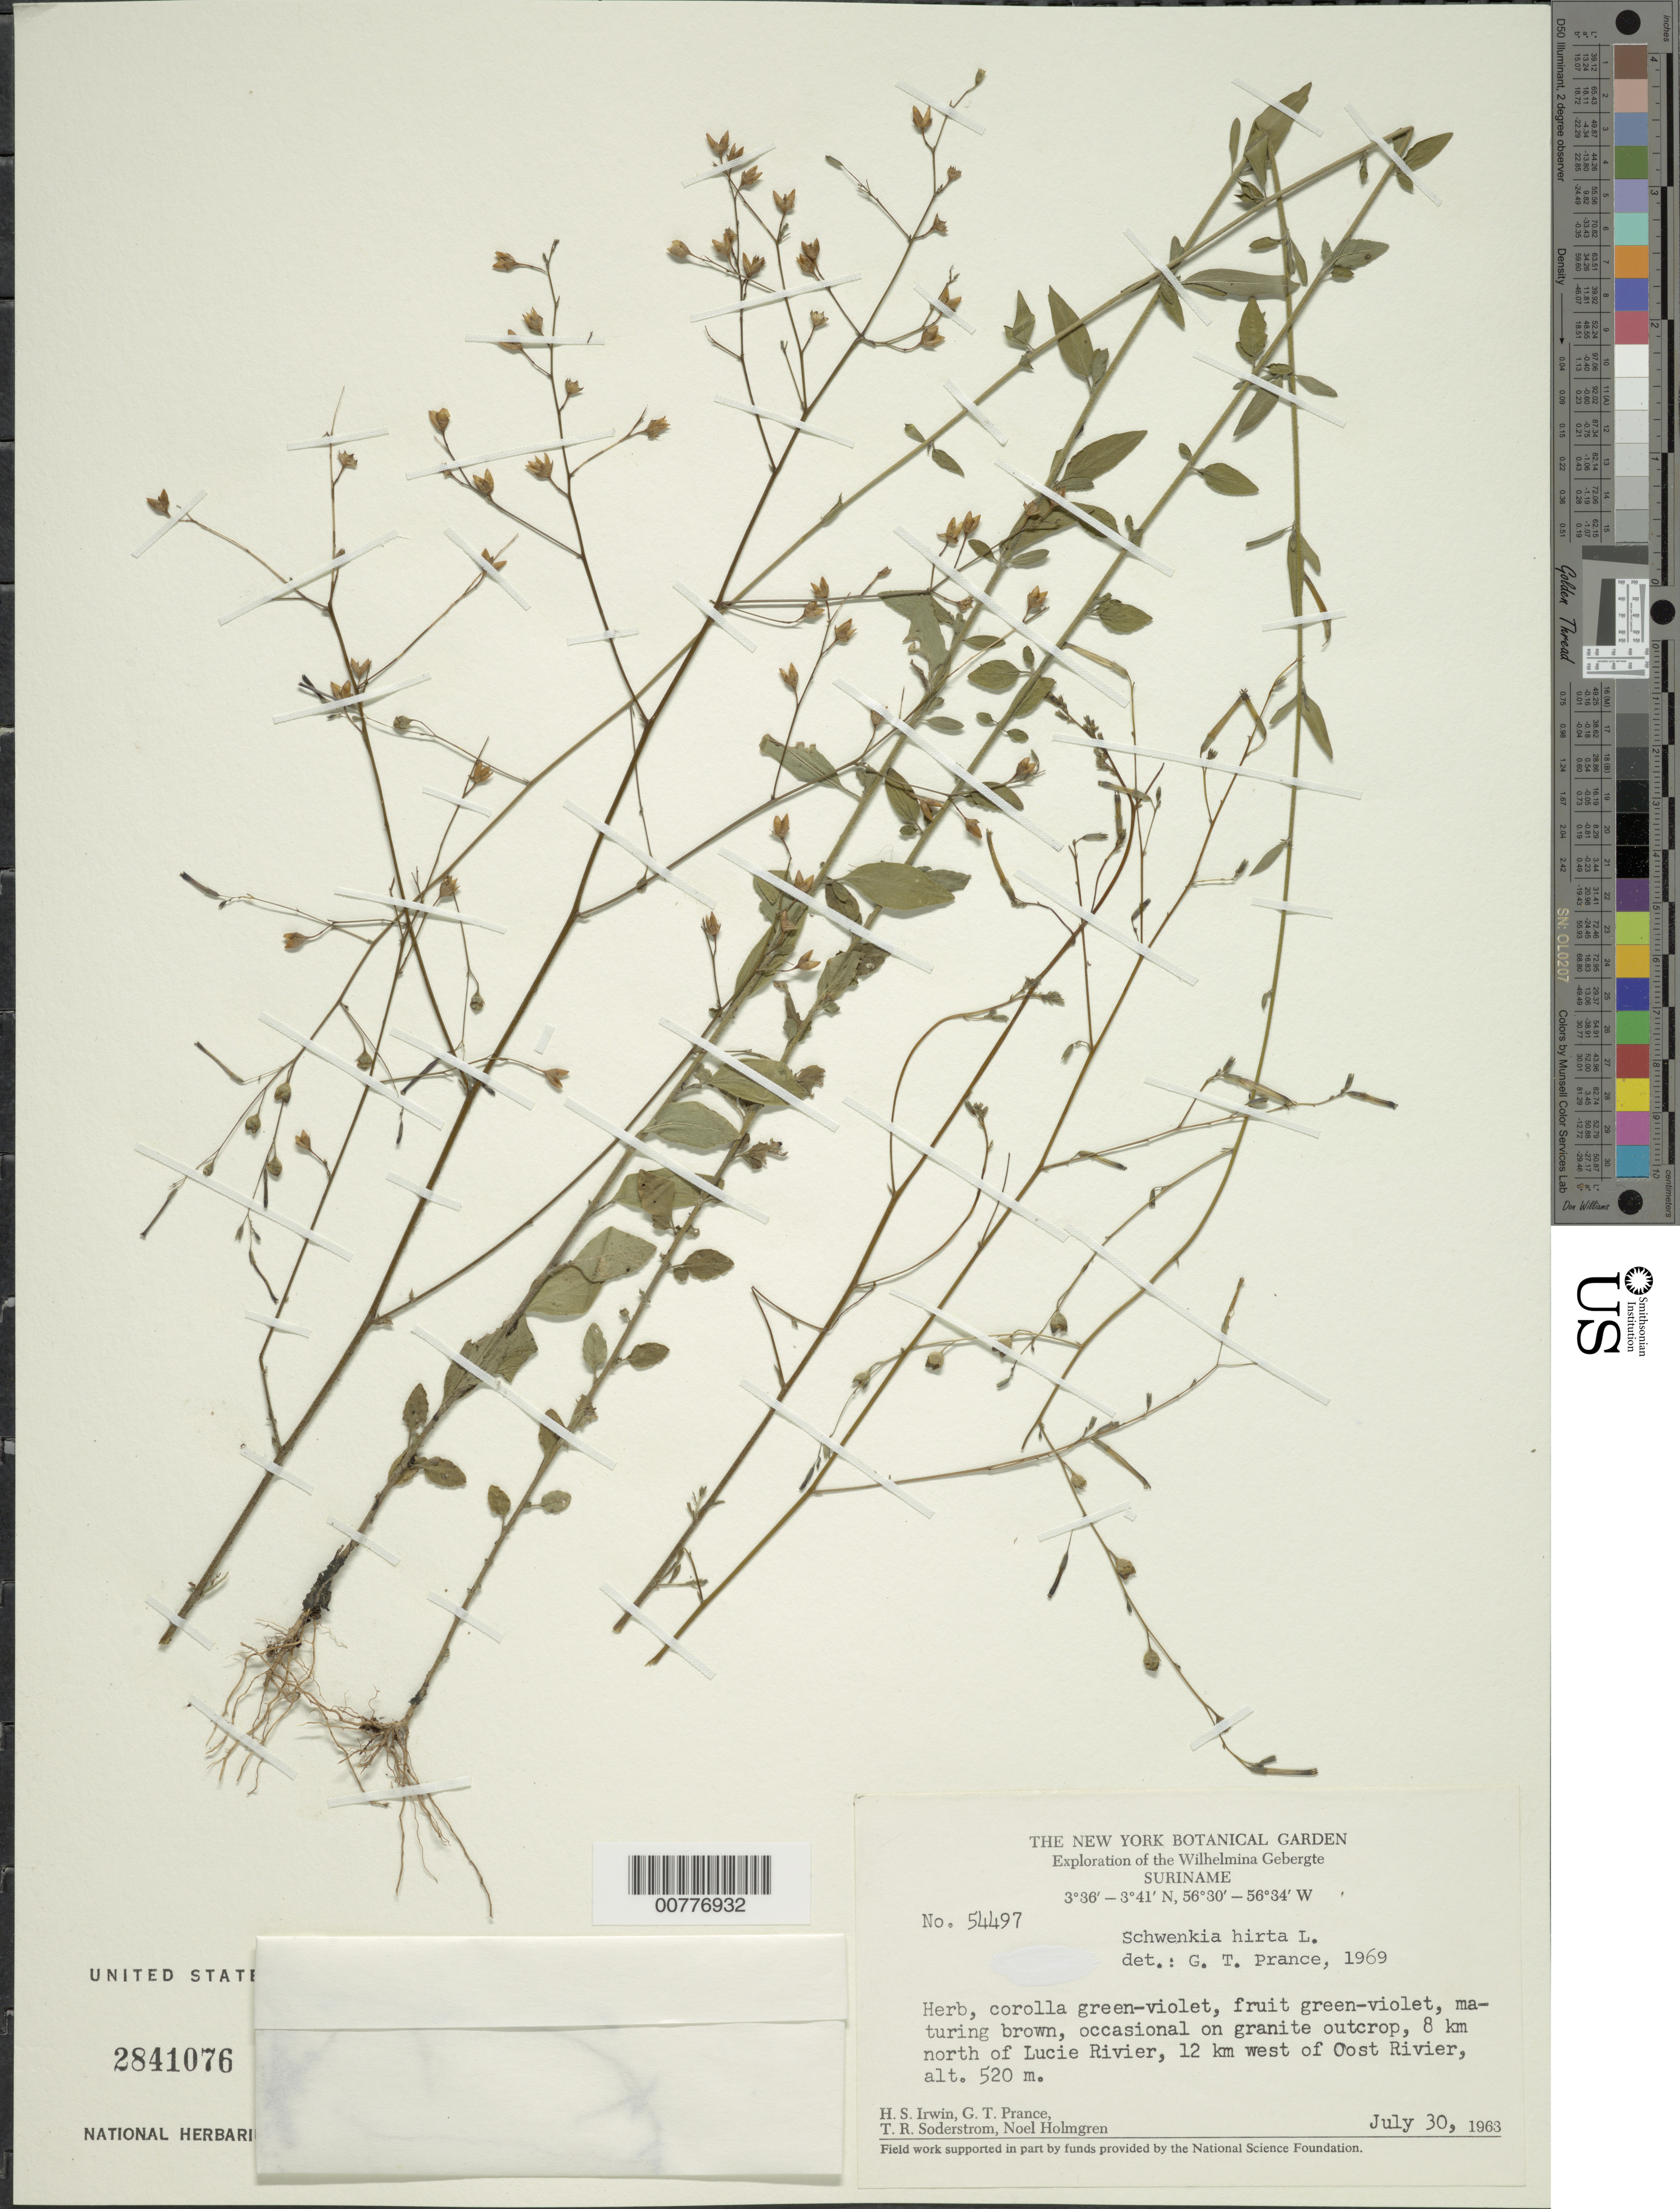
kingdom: Plantae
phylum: Tracheophyta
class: Magnoliopsida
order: Solanales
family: Solanaceae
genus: Schwenckia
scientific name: Schwenckia hirta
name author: Klotzsch ex Benth.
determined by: Prance, G. T.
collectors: H. Irwin, G. T. Prance, T. R. Soderstrom & N. H. Holmgren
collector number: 54497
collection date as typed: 30-Jul-63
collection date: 1963-07-30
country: Suriname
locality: Lucie R., 8 km N of, 12 km W of Oost R.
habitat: Granite outcrop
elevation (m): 520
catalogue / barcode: US 2841076